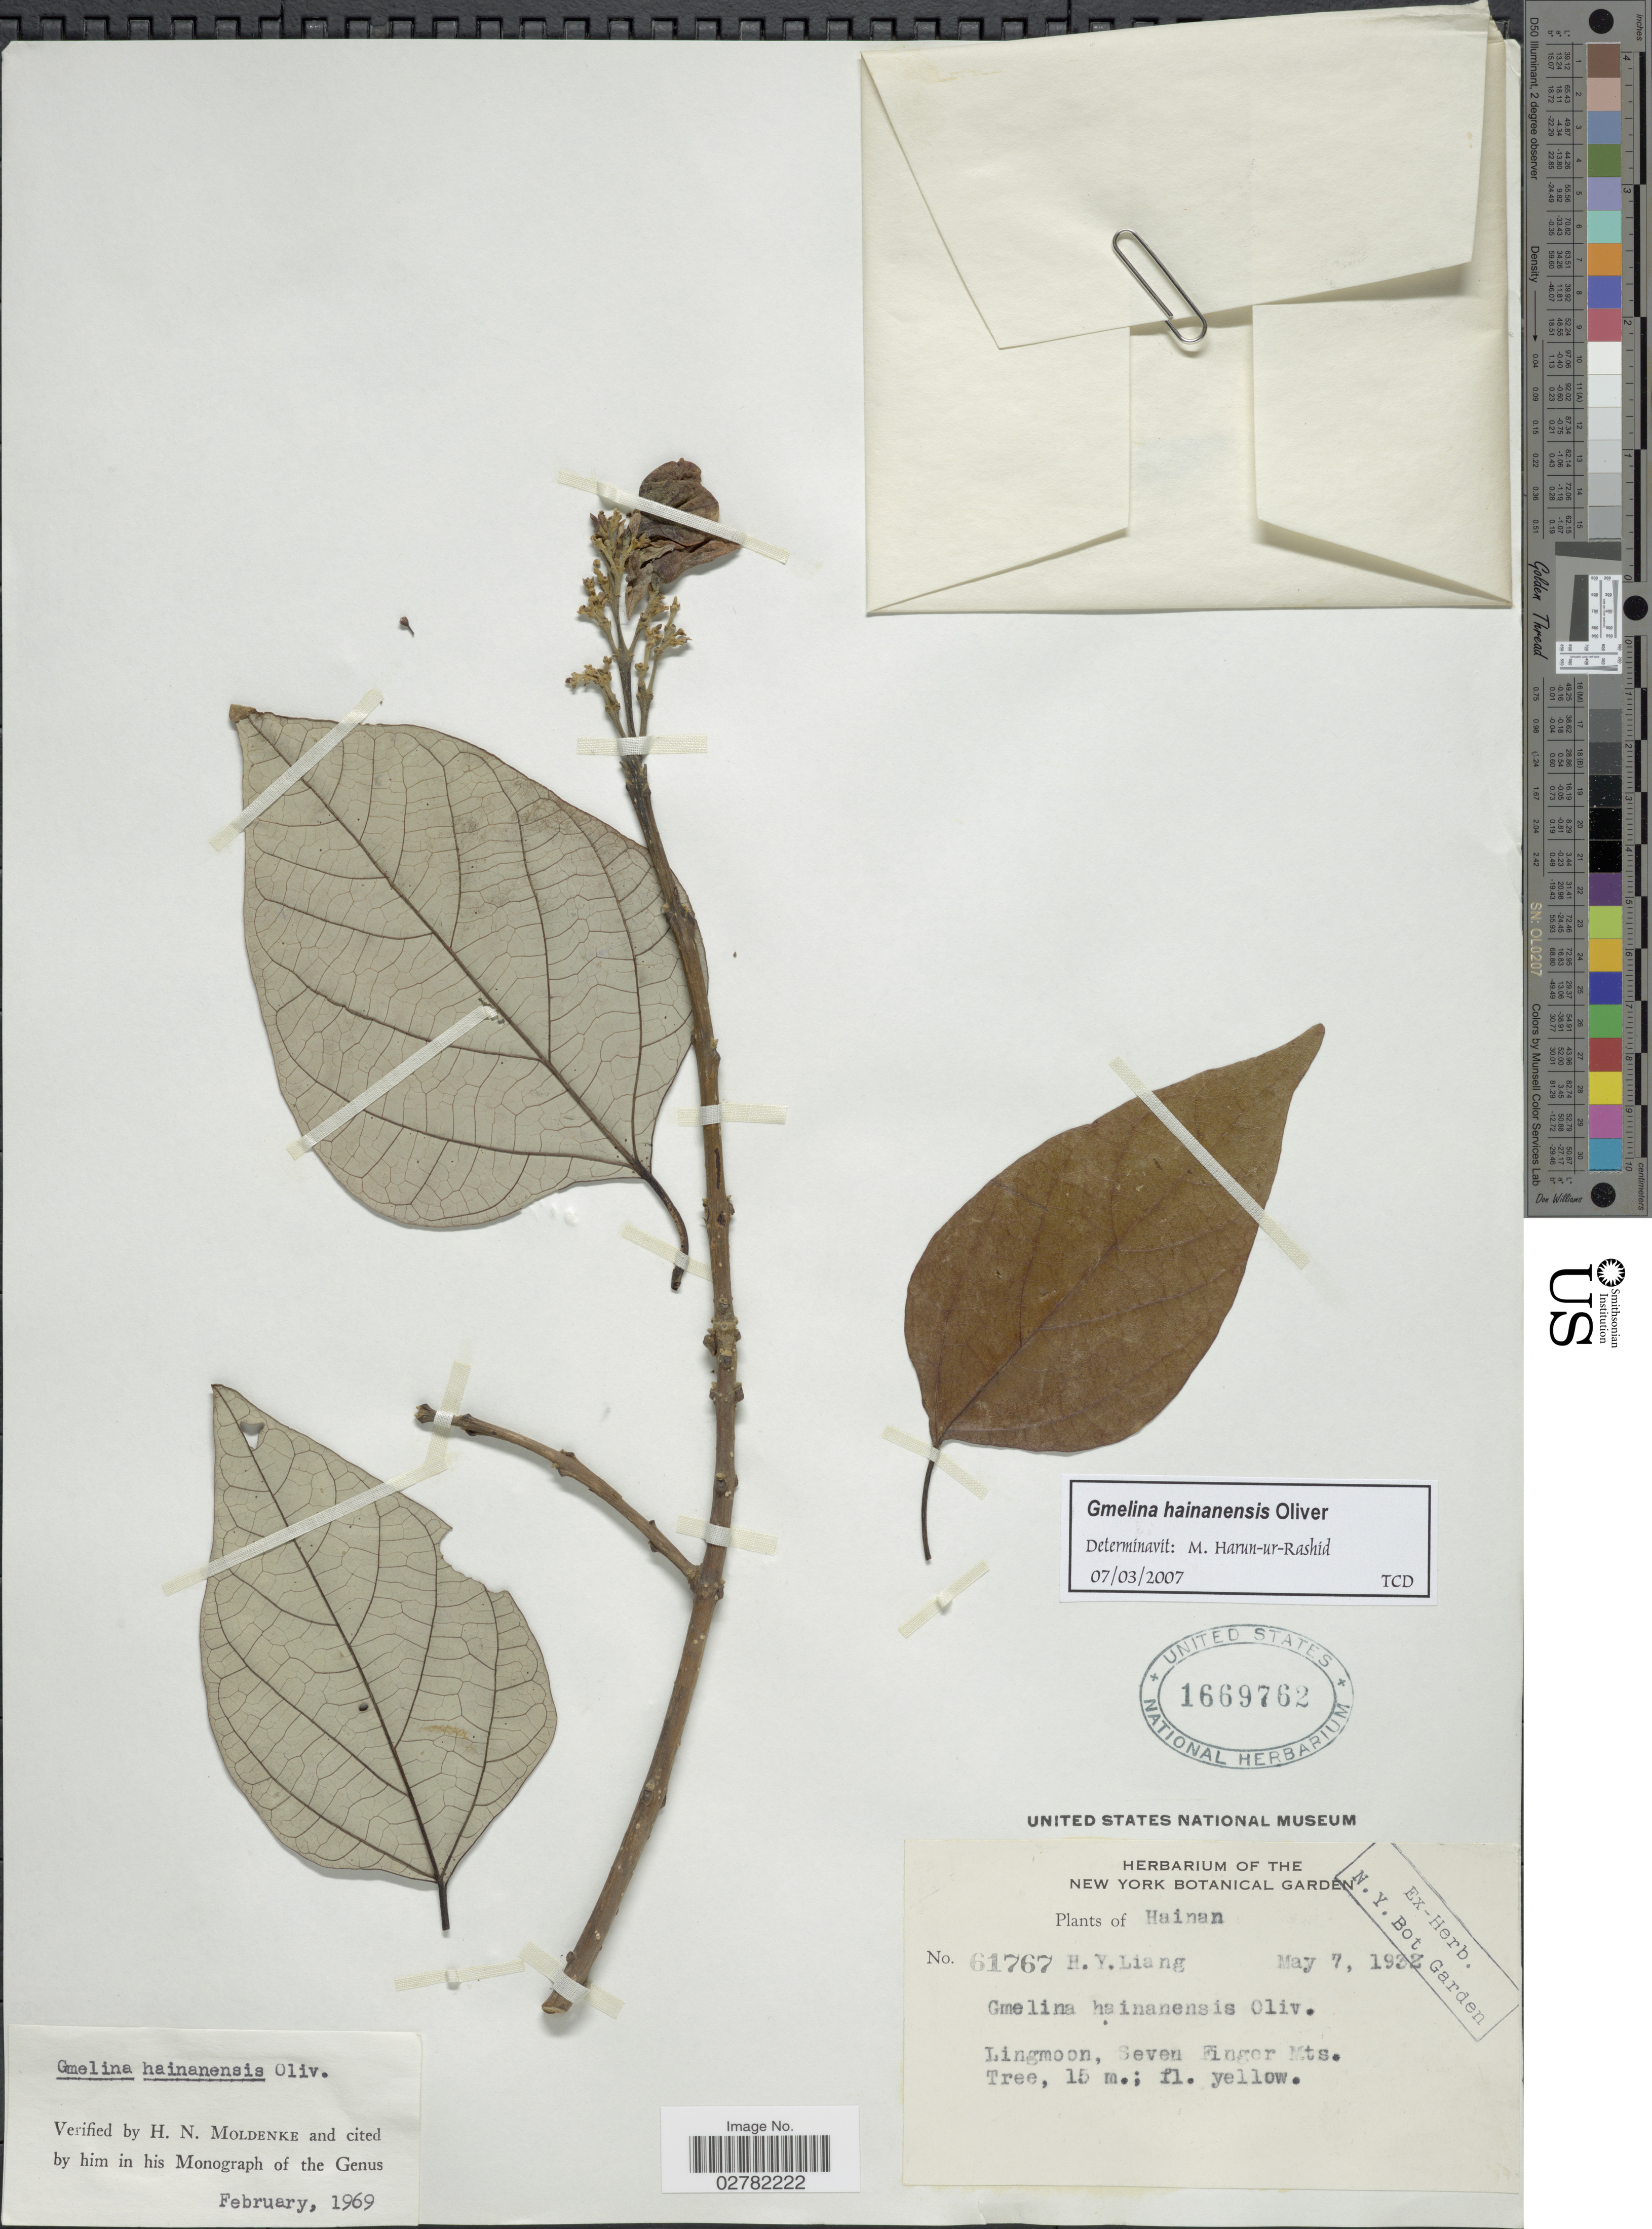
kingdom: Plantae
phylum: Tracheophyta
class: Magnoliopsida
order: Lamiales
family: Lamiaceae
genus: Gmelina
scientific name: Gmelina hainanensis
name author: Oliv.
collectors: H. Y. Liang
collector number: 61767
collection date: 1932-05-07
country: China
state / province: Hainan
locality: Lingmoon, Seven Finger Mts.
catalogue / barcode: US 1669762